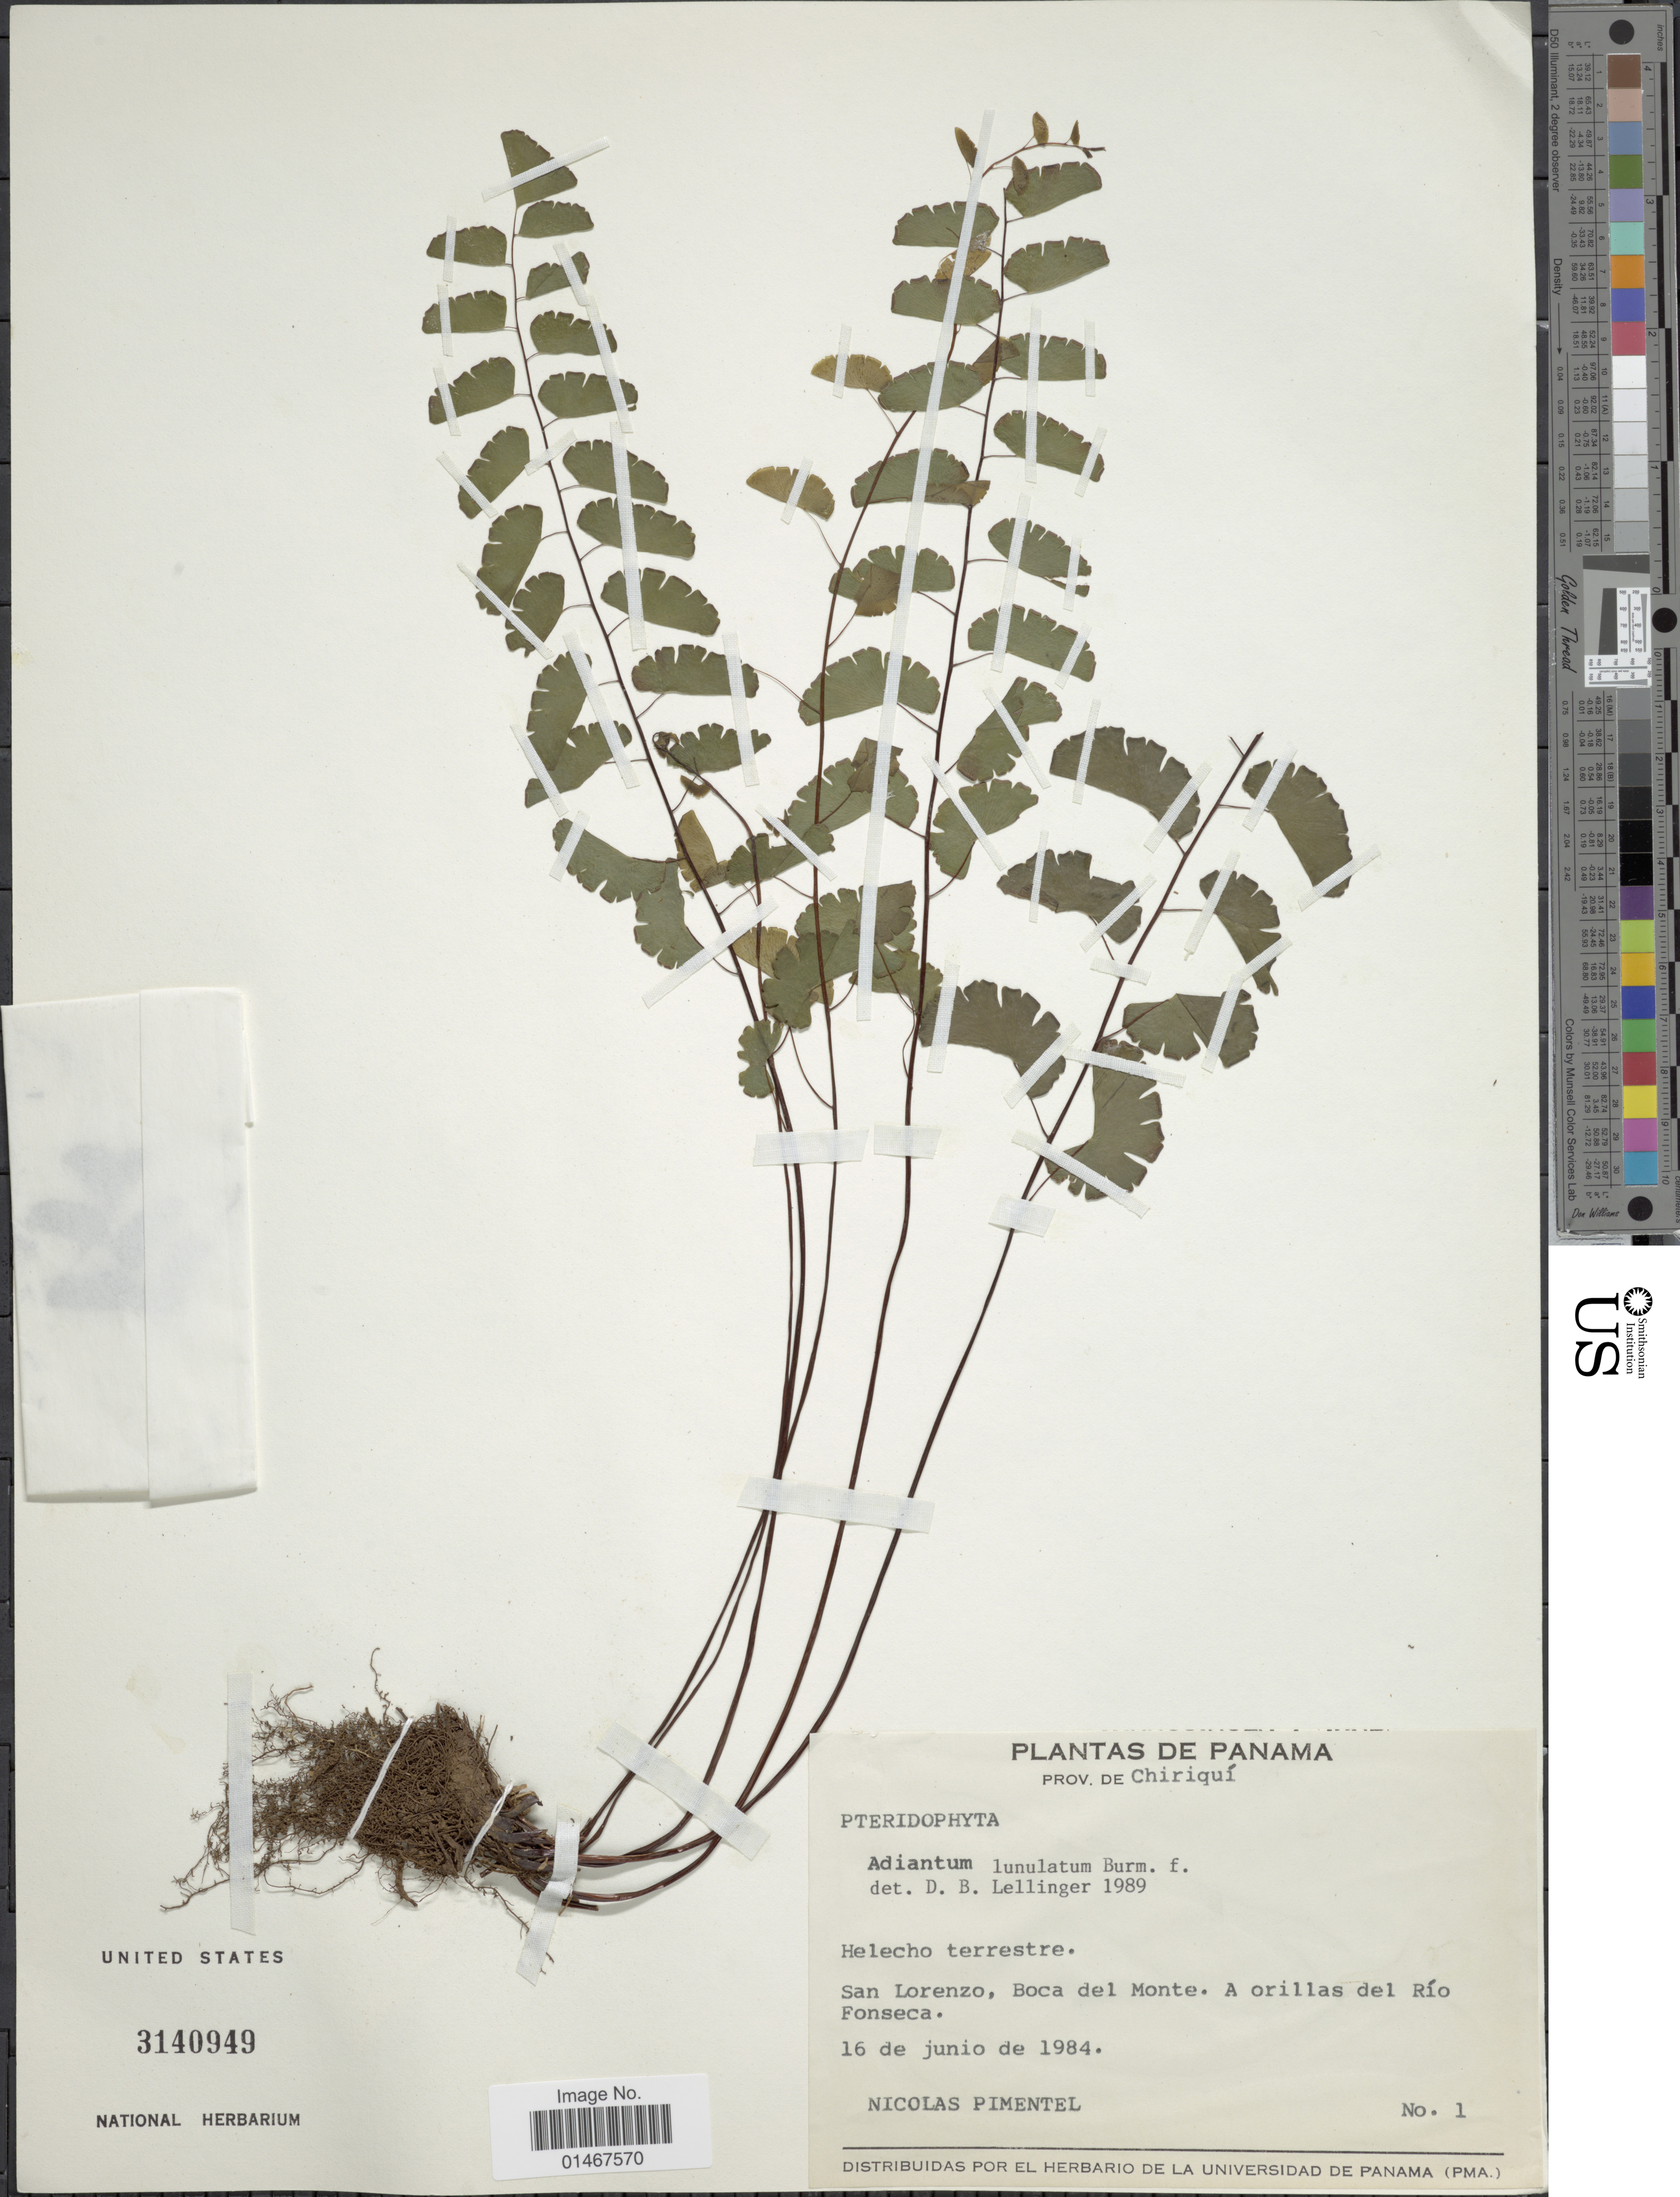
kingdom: Plantae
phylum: Tracheophyta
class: Polypodiopsida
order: Polypodiales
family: Pteridaceae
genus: Adiantum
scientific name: Adiantum philippense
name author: L.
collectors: Chiriqui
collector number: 1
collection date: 1984-06-16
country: Panama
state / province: Chiriqui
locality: Prov. de Chiriqui. San Lorenzo, Boca del Monte. A orillas del Rio Fonseca.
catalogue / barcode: US 3140949